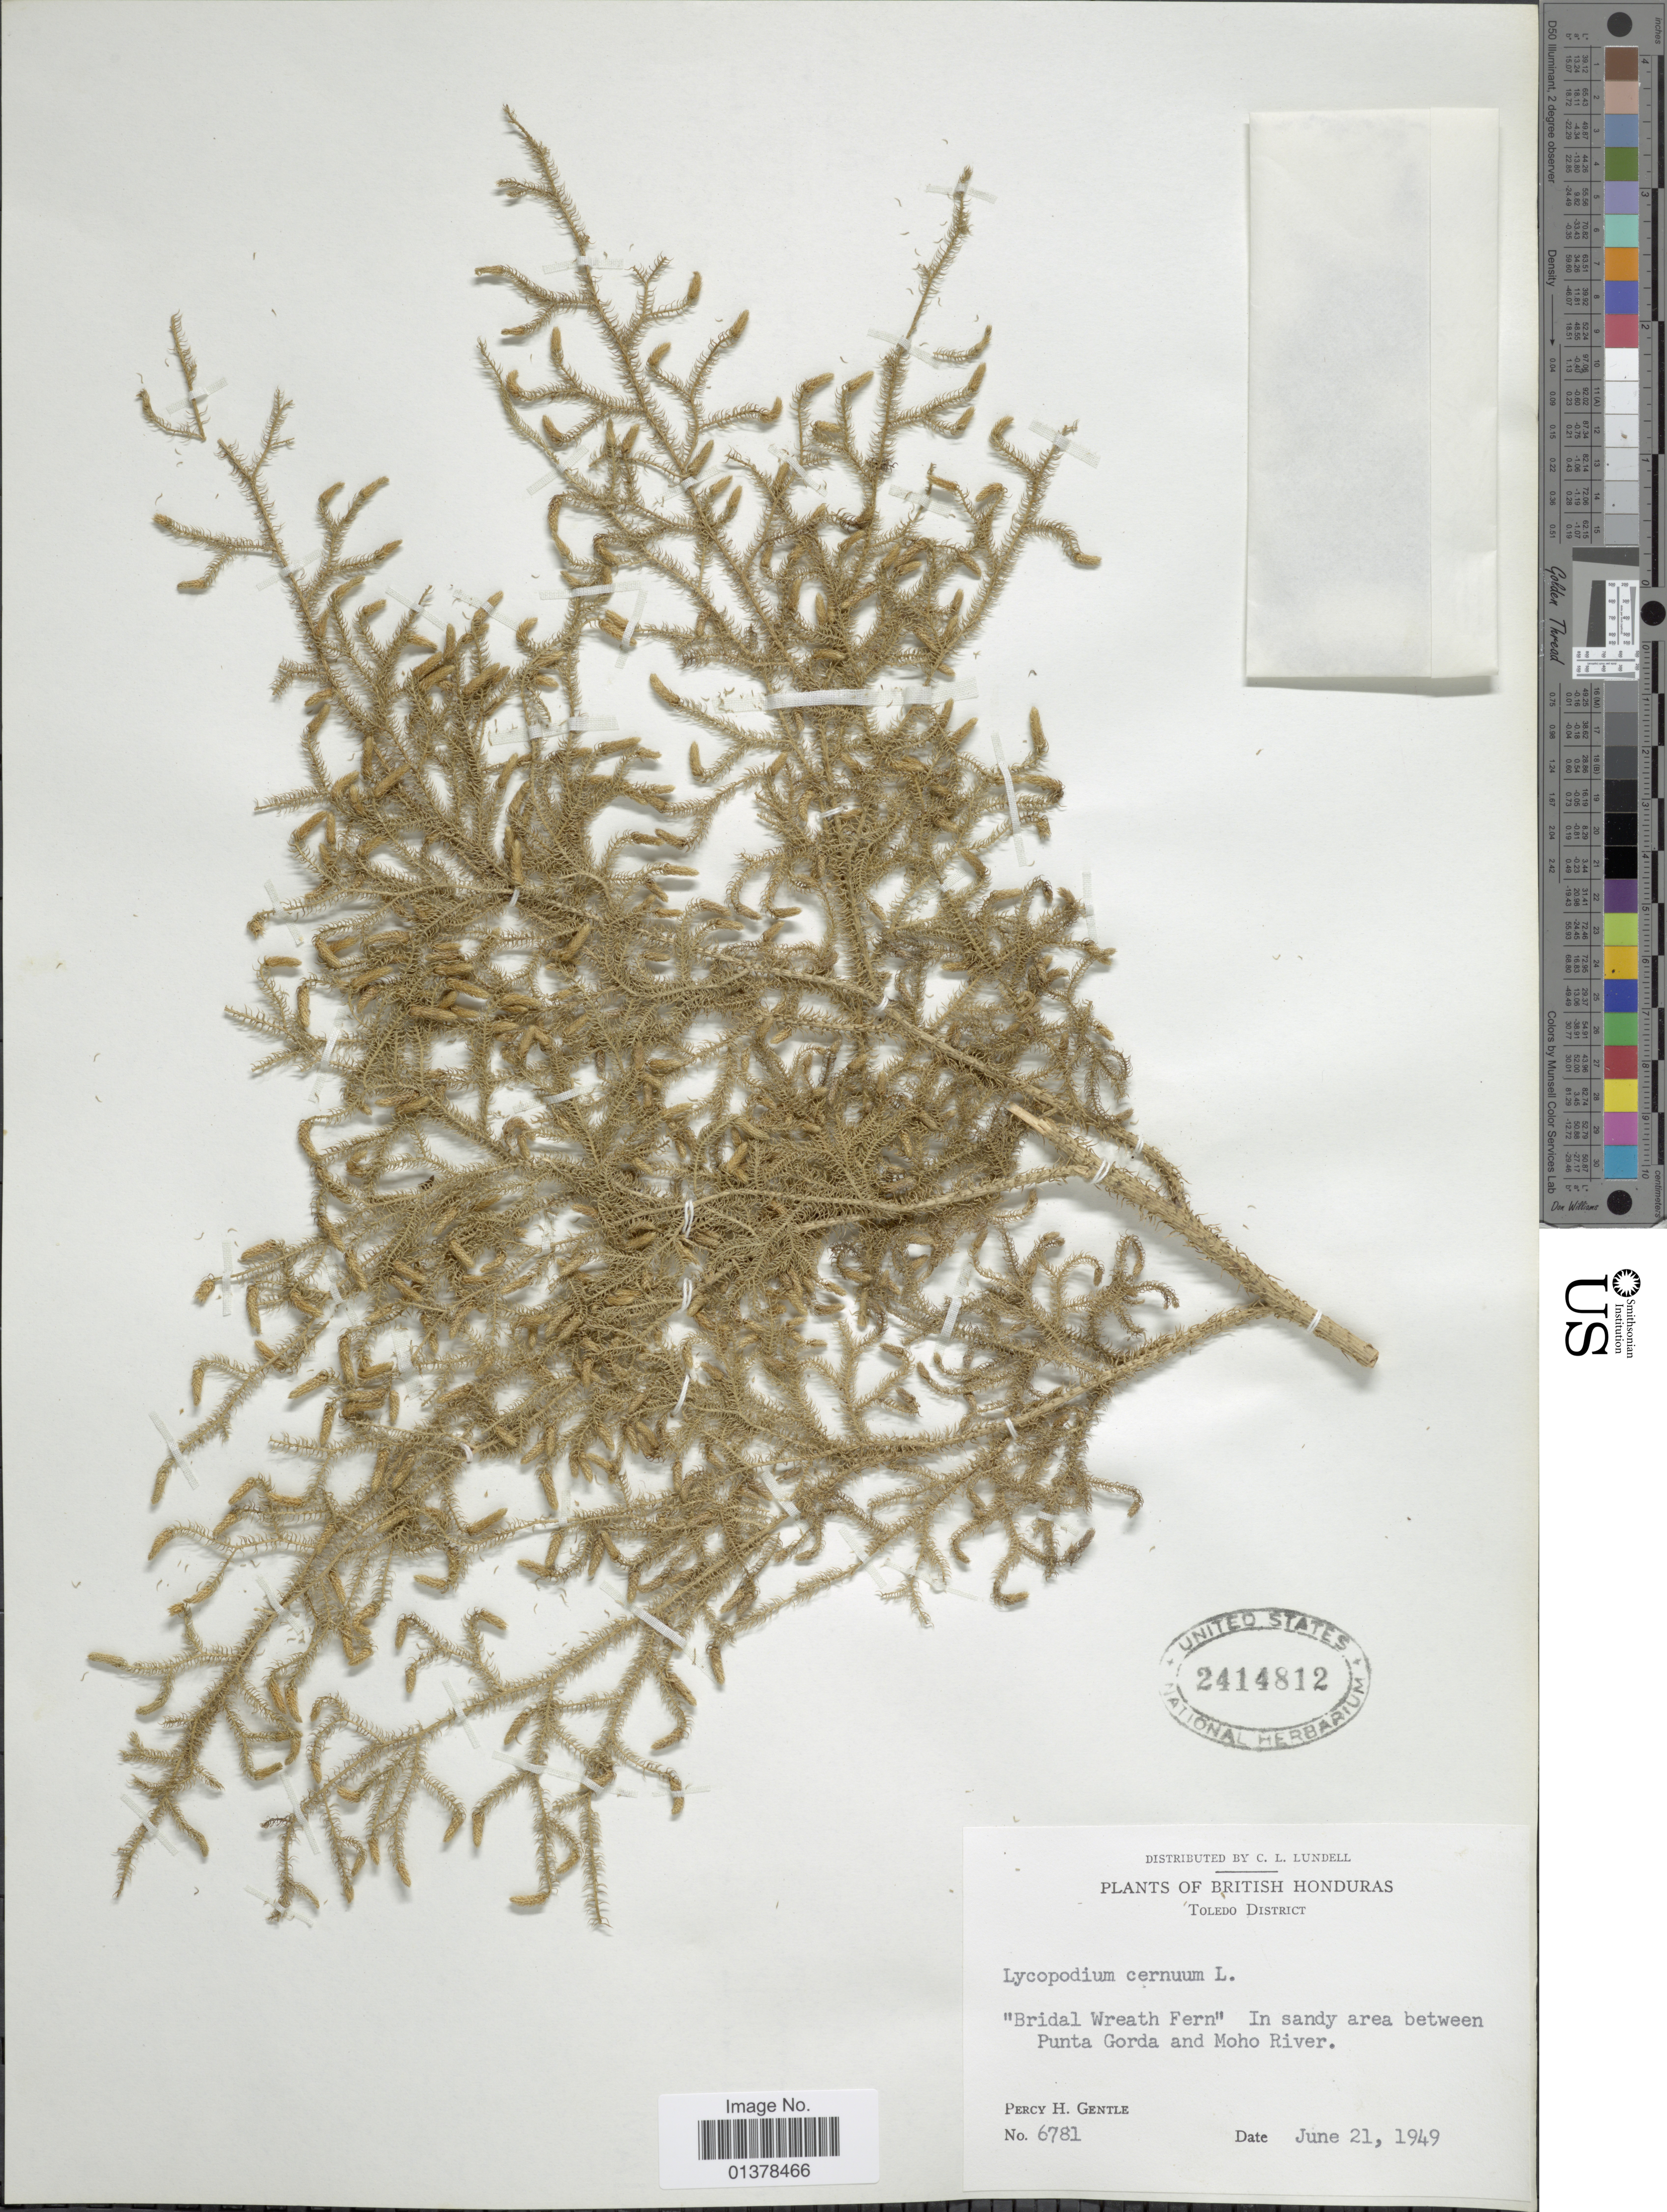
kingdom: Plantae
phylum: Tracheophyta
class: Lycopodiopsida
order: Lycopodiales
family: Lycopodiaceae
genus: Palhinhaea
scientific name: Palhinhaea cernua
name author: (L.) Vasc. & Franco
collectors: P. H. Gentle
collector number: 6781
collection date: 1949-06-21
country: Belize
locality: Bridal Wreath Fern, in sandy area between Punta Gorda and Moho River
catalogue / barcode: US 2414812